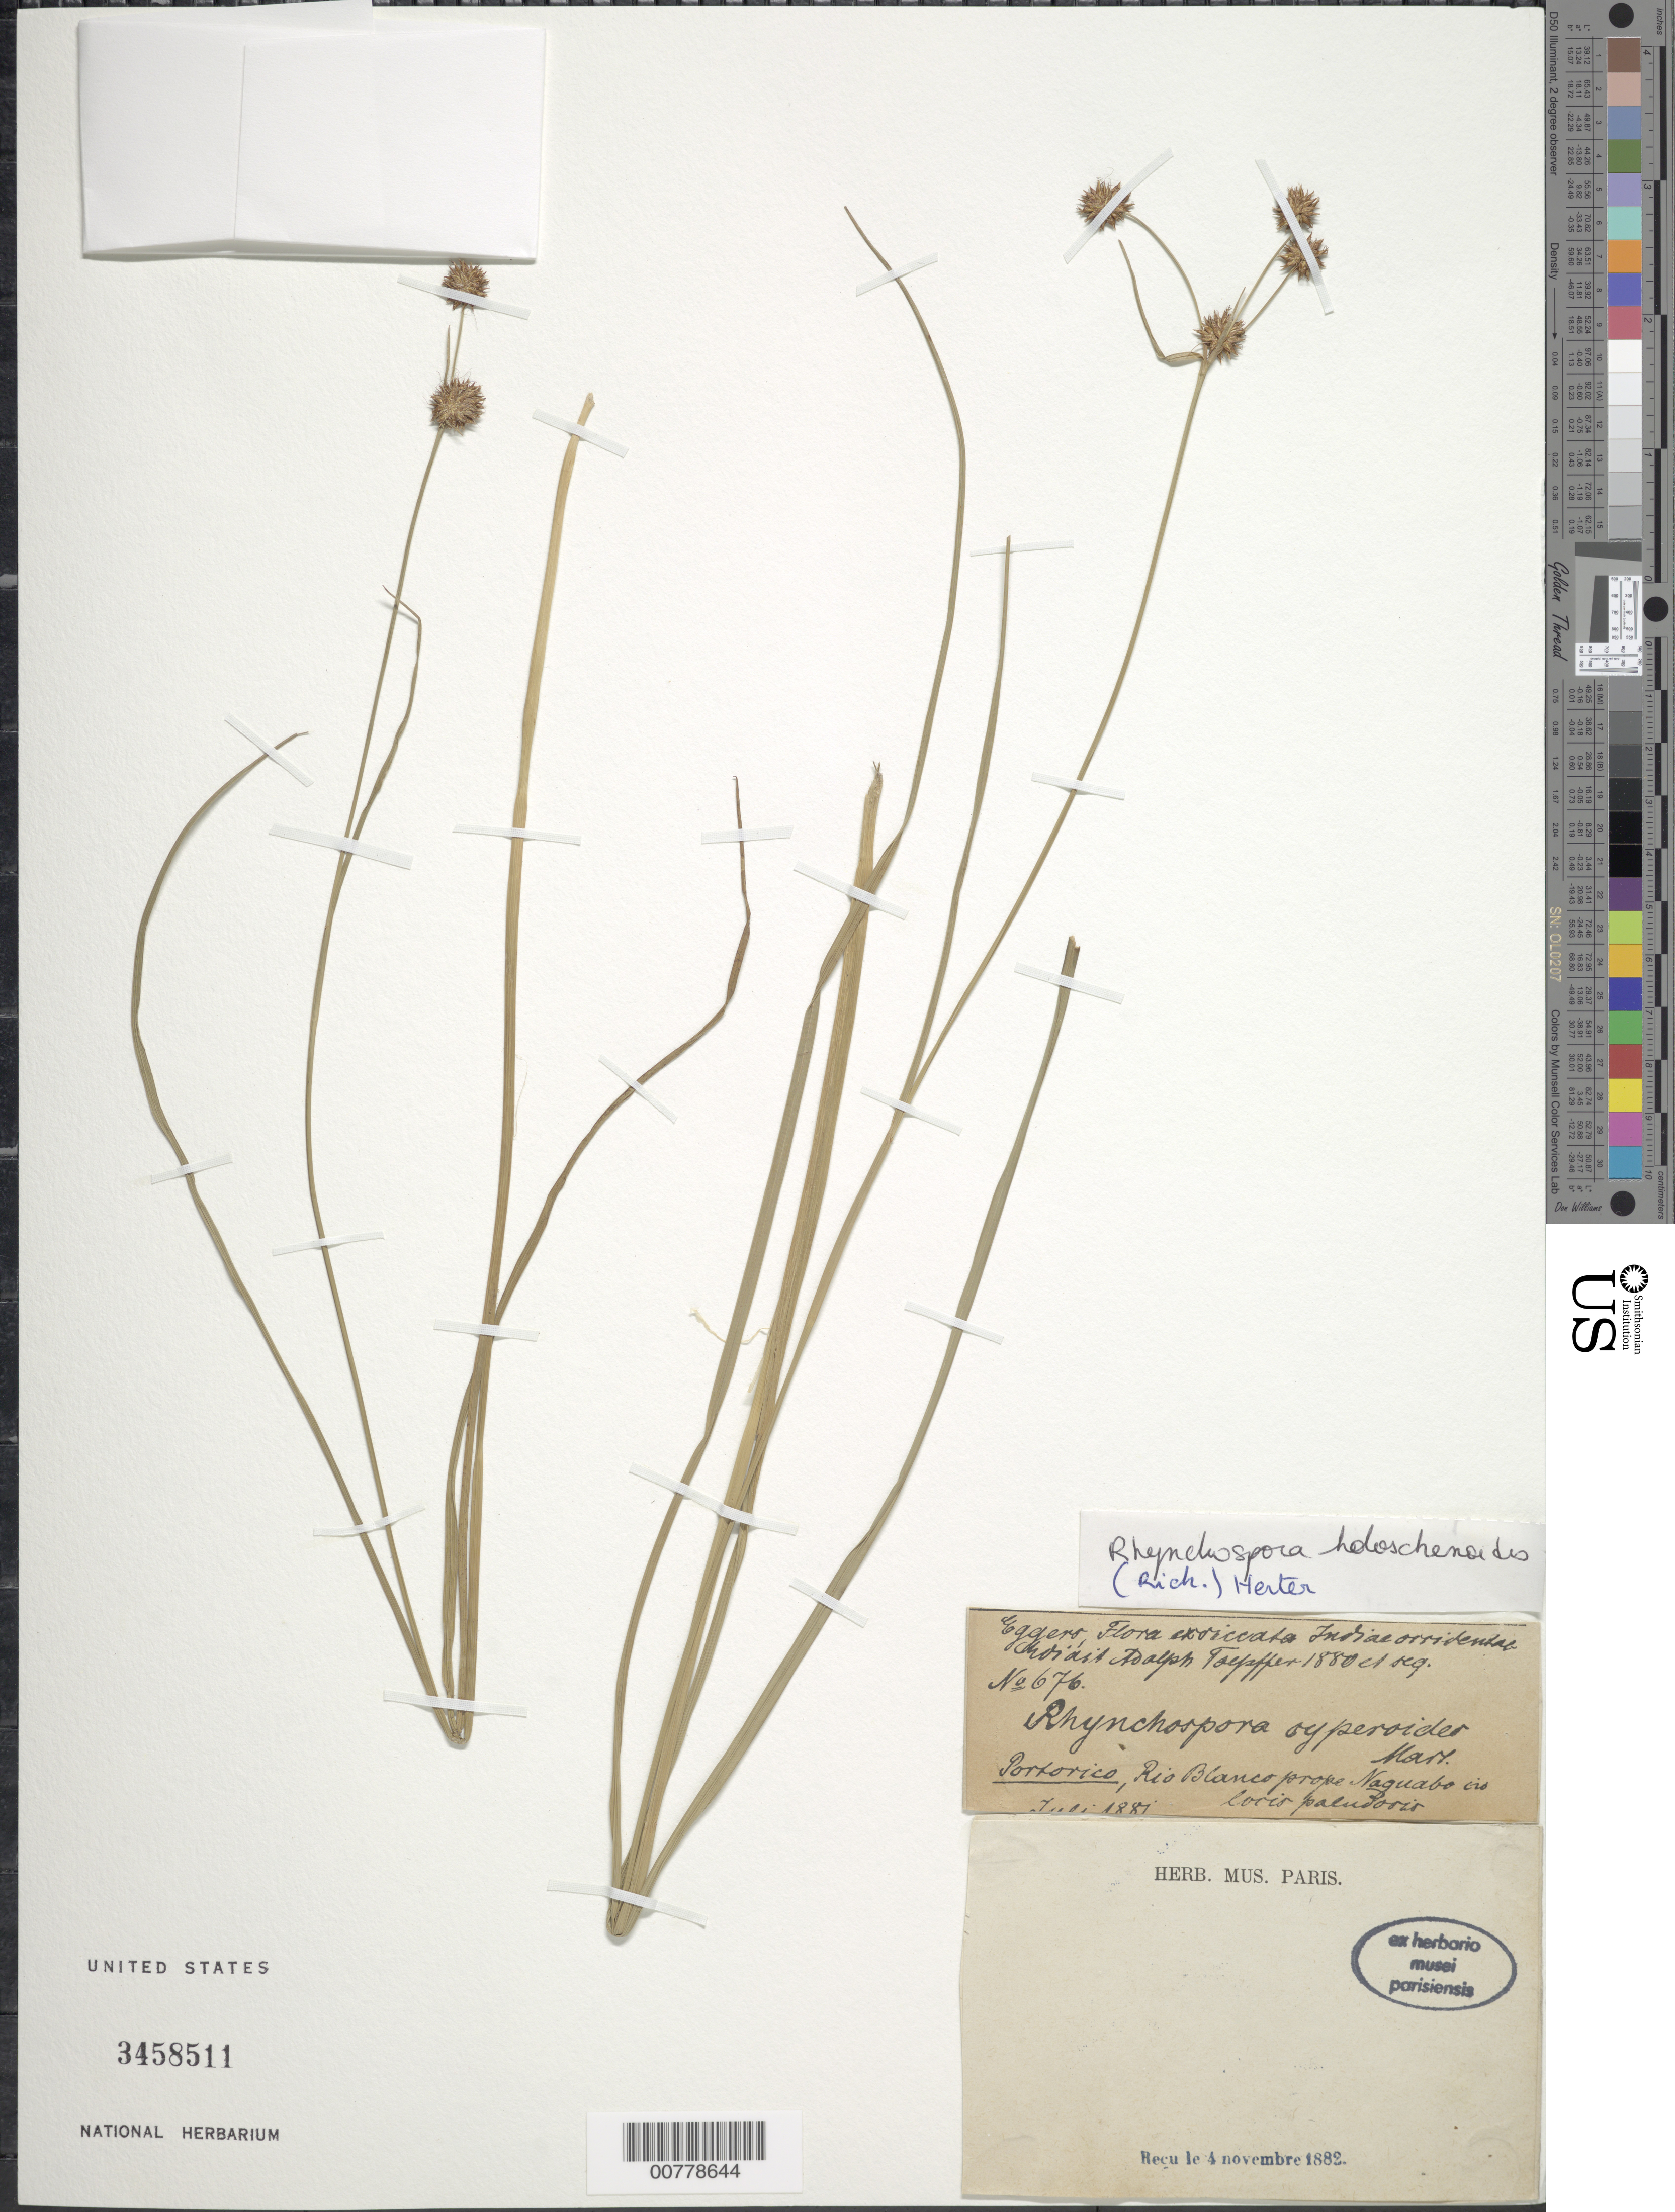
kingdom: Plantae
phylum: Tracheophyta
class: Liliopsida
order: Poales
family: Cyperaceae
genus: Rhynchospora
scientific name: Rhynchospora holoschoenoides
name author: (Rich.) Herter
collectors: H. F. A. von Eggers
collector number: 676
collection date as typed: Jul 1881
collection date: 1881-07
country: Puerto Rico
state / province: Naguabo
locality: Rio Blanco prope Naguabo.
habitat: In locis paludosis.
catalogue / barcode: US 3458511